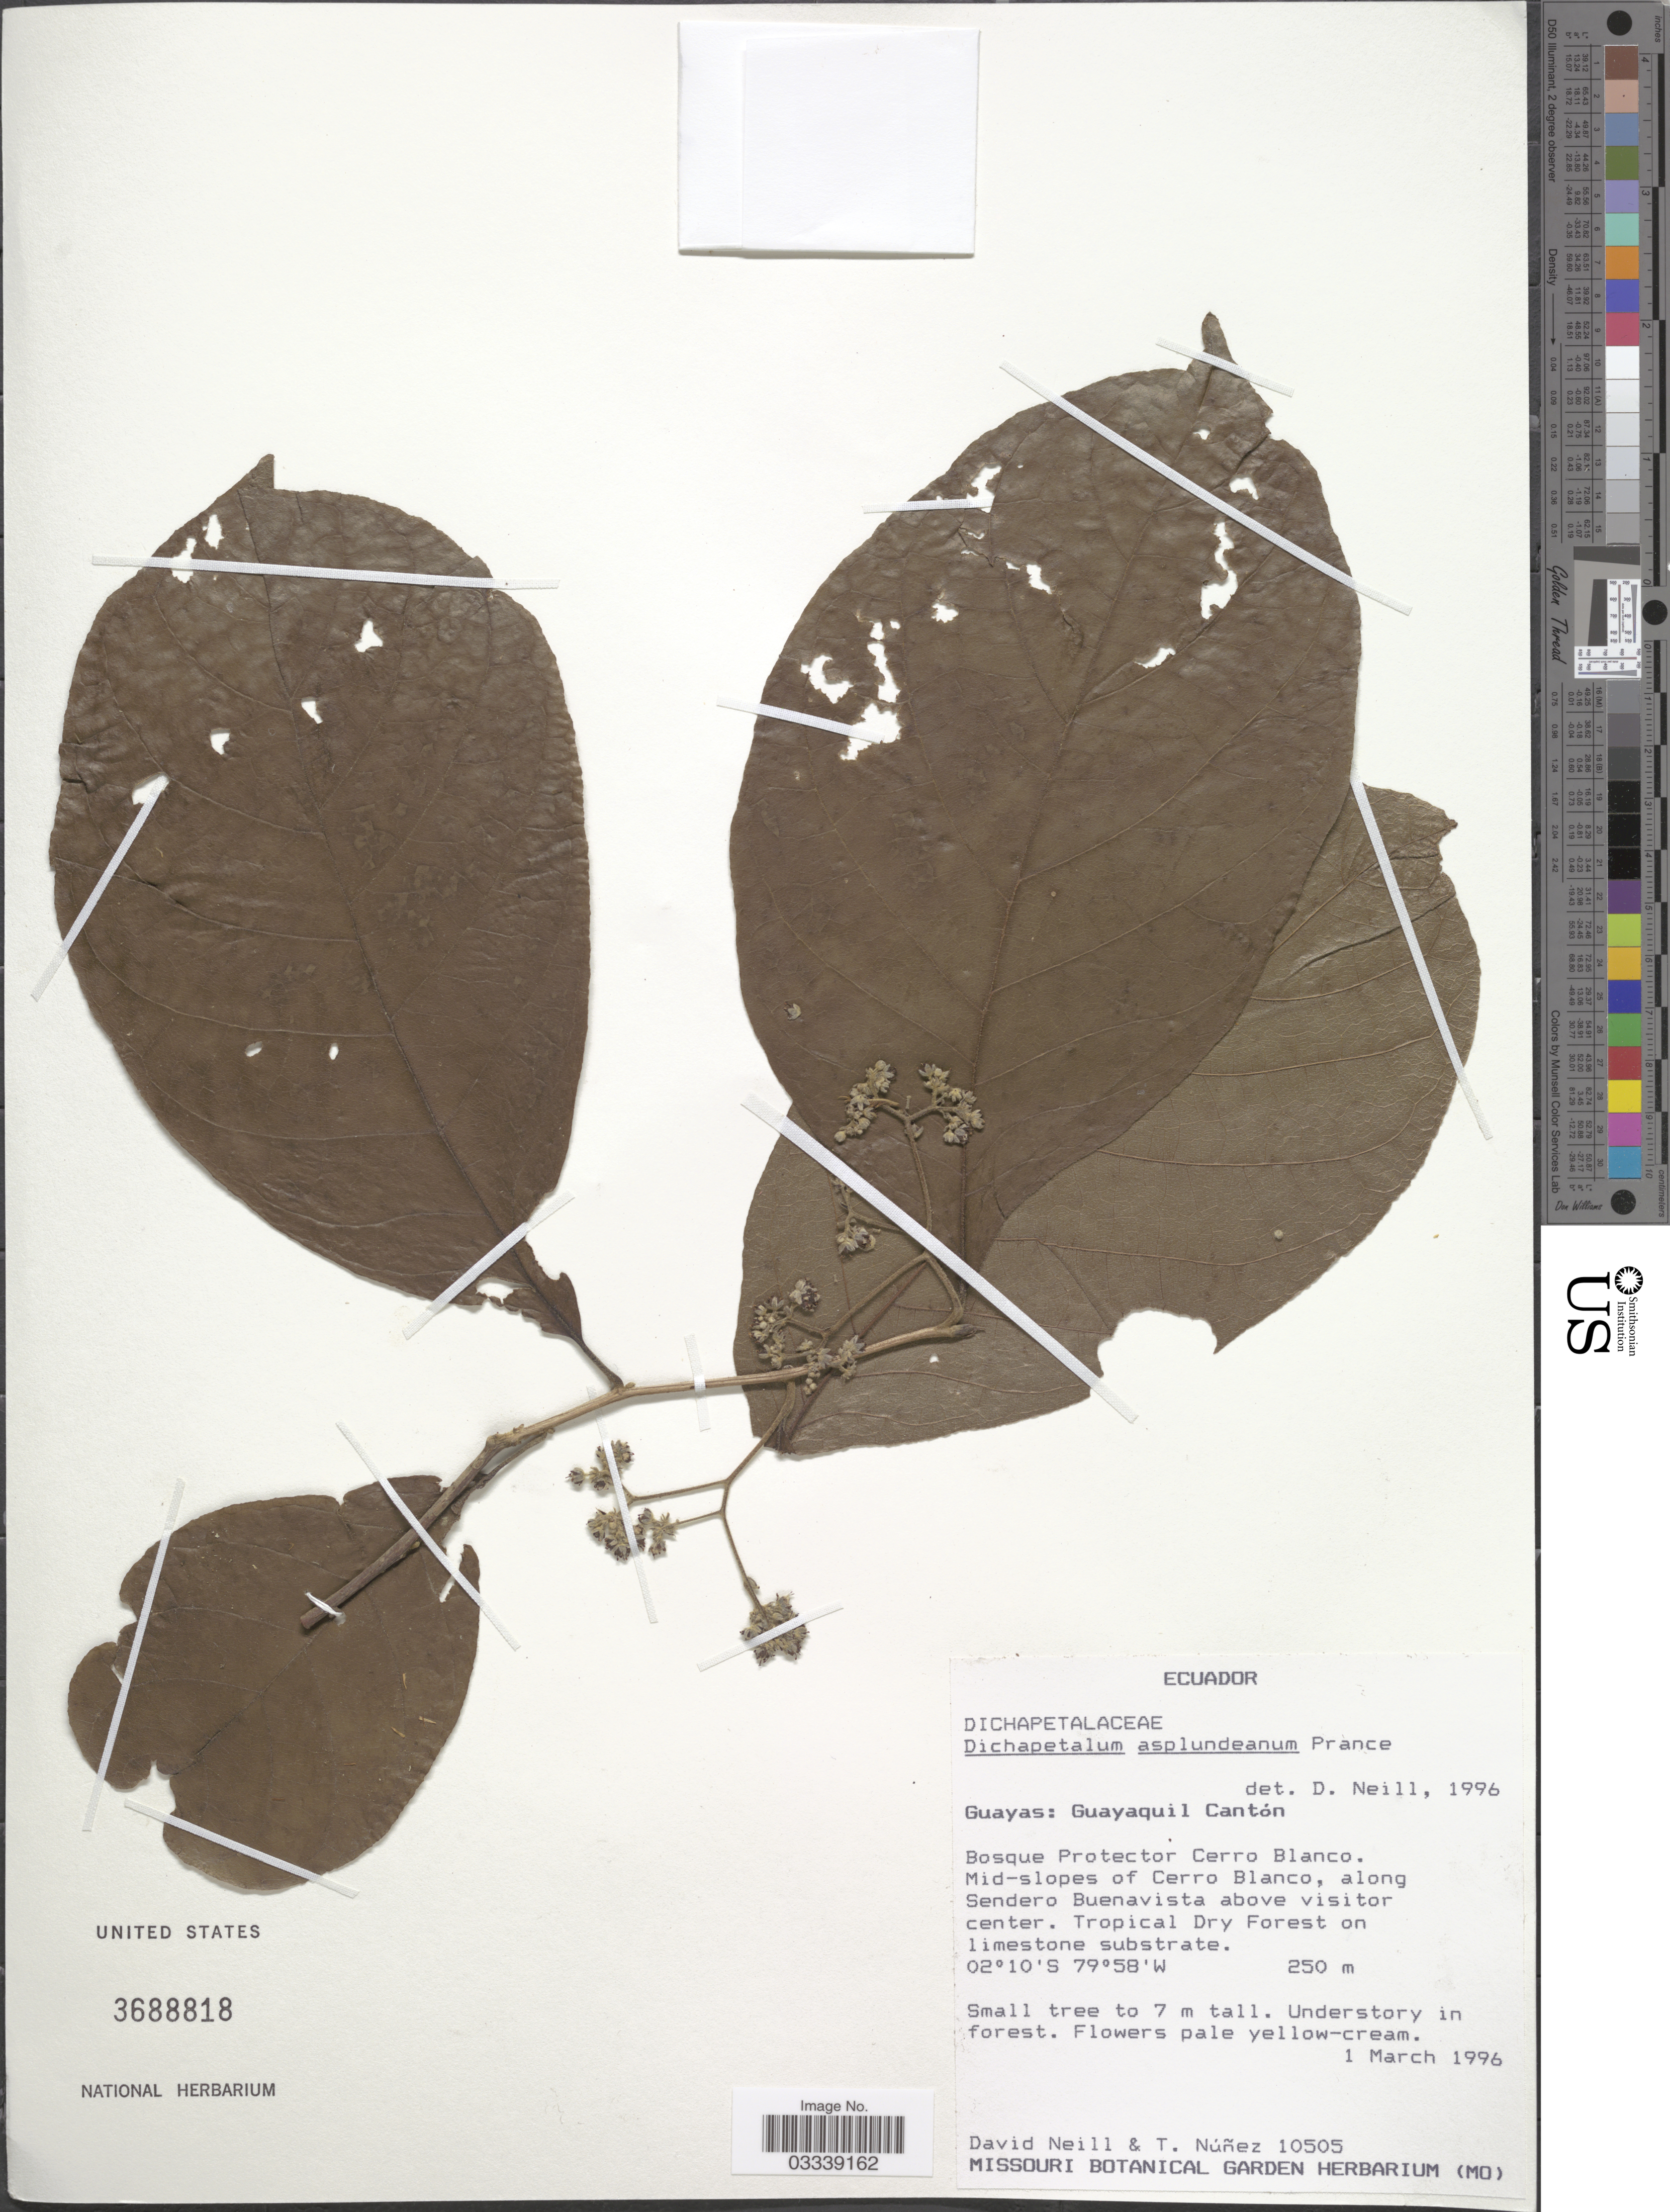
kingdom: Plantae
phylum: Tracheophyta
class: Magnoliopsida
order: Malpighiales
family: Dichapetalaceae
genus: Dichapetalum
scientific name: Dichapetalum asplundeanum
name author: Prance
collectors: D. Neill & T. Núñez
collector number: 10505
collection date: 1996-03-01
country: Ecuador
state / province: Guayas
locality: Guayaquil Cantón. Bosque Protector Cerro Blanco. Mid-slopes of Cerro Blanco, along Sendero Buenavista above visitor center. Tropical Dry Forest on limestone substrate.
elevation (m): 250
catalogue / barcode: US 3688818